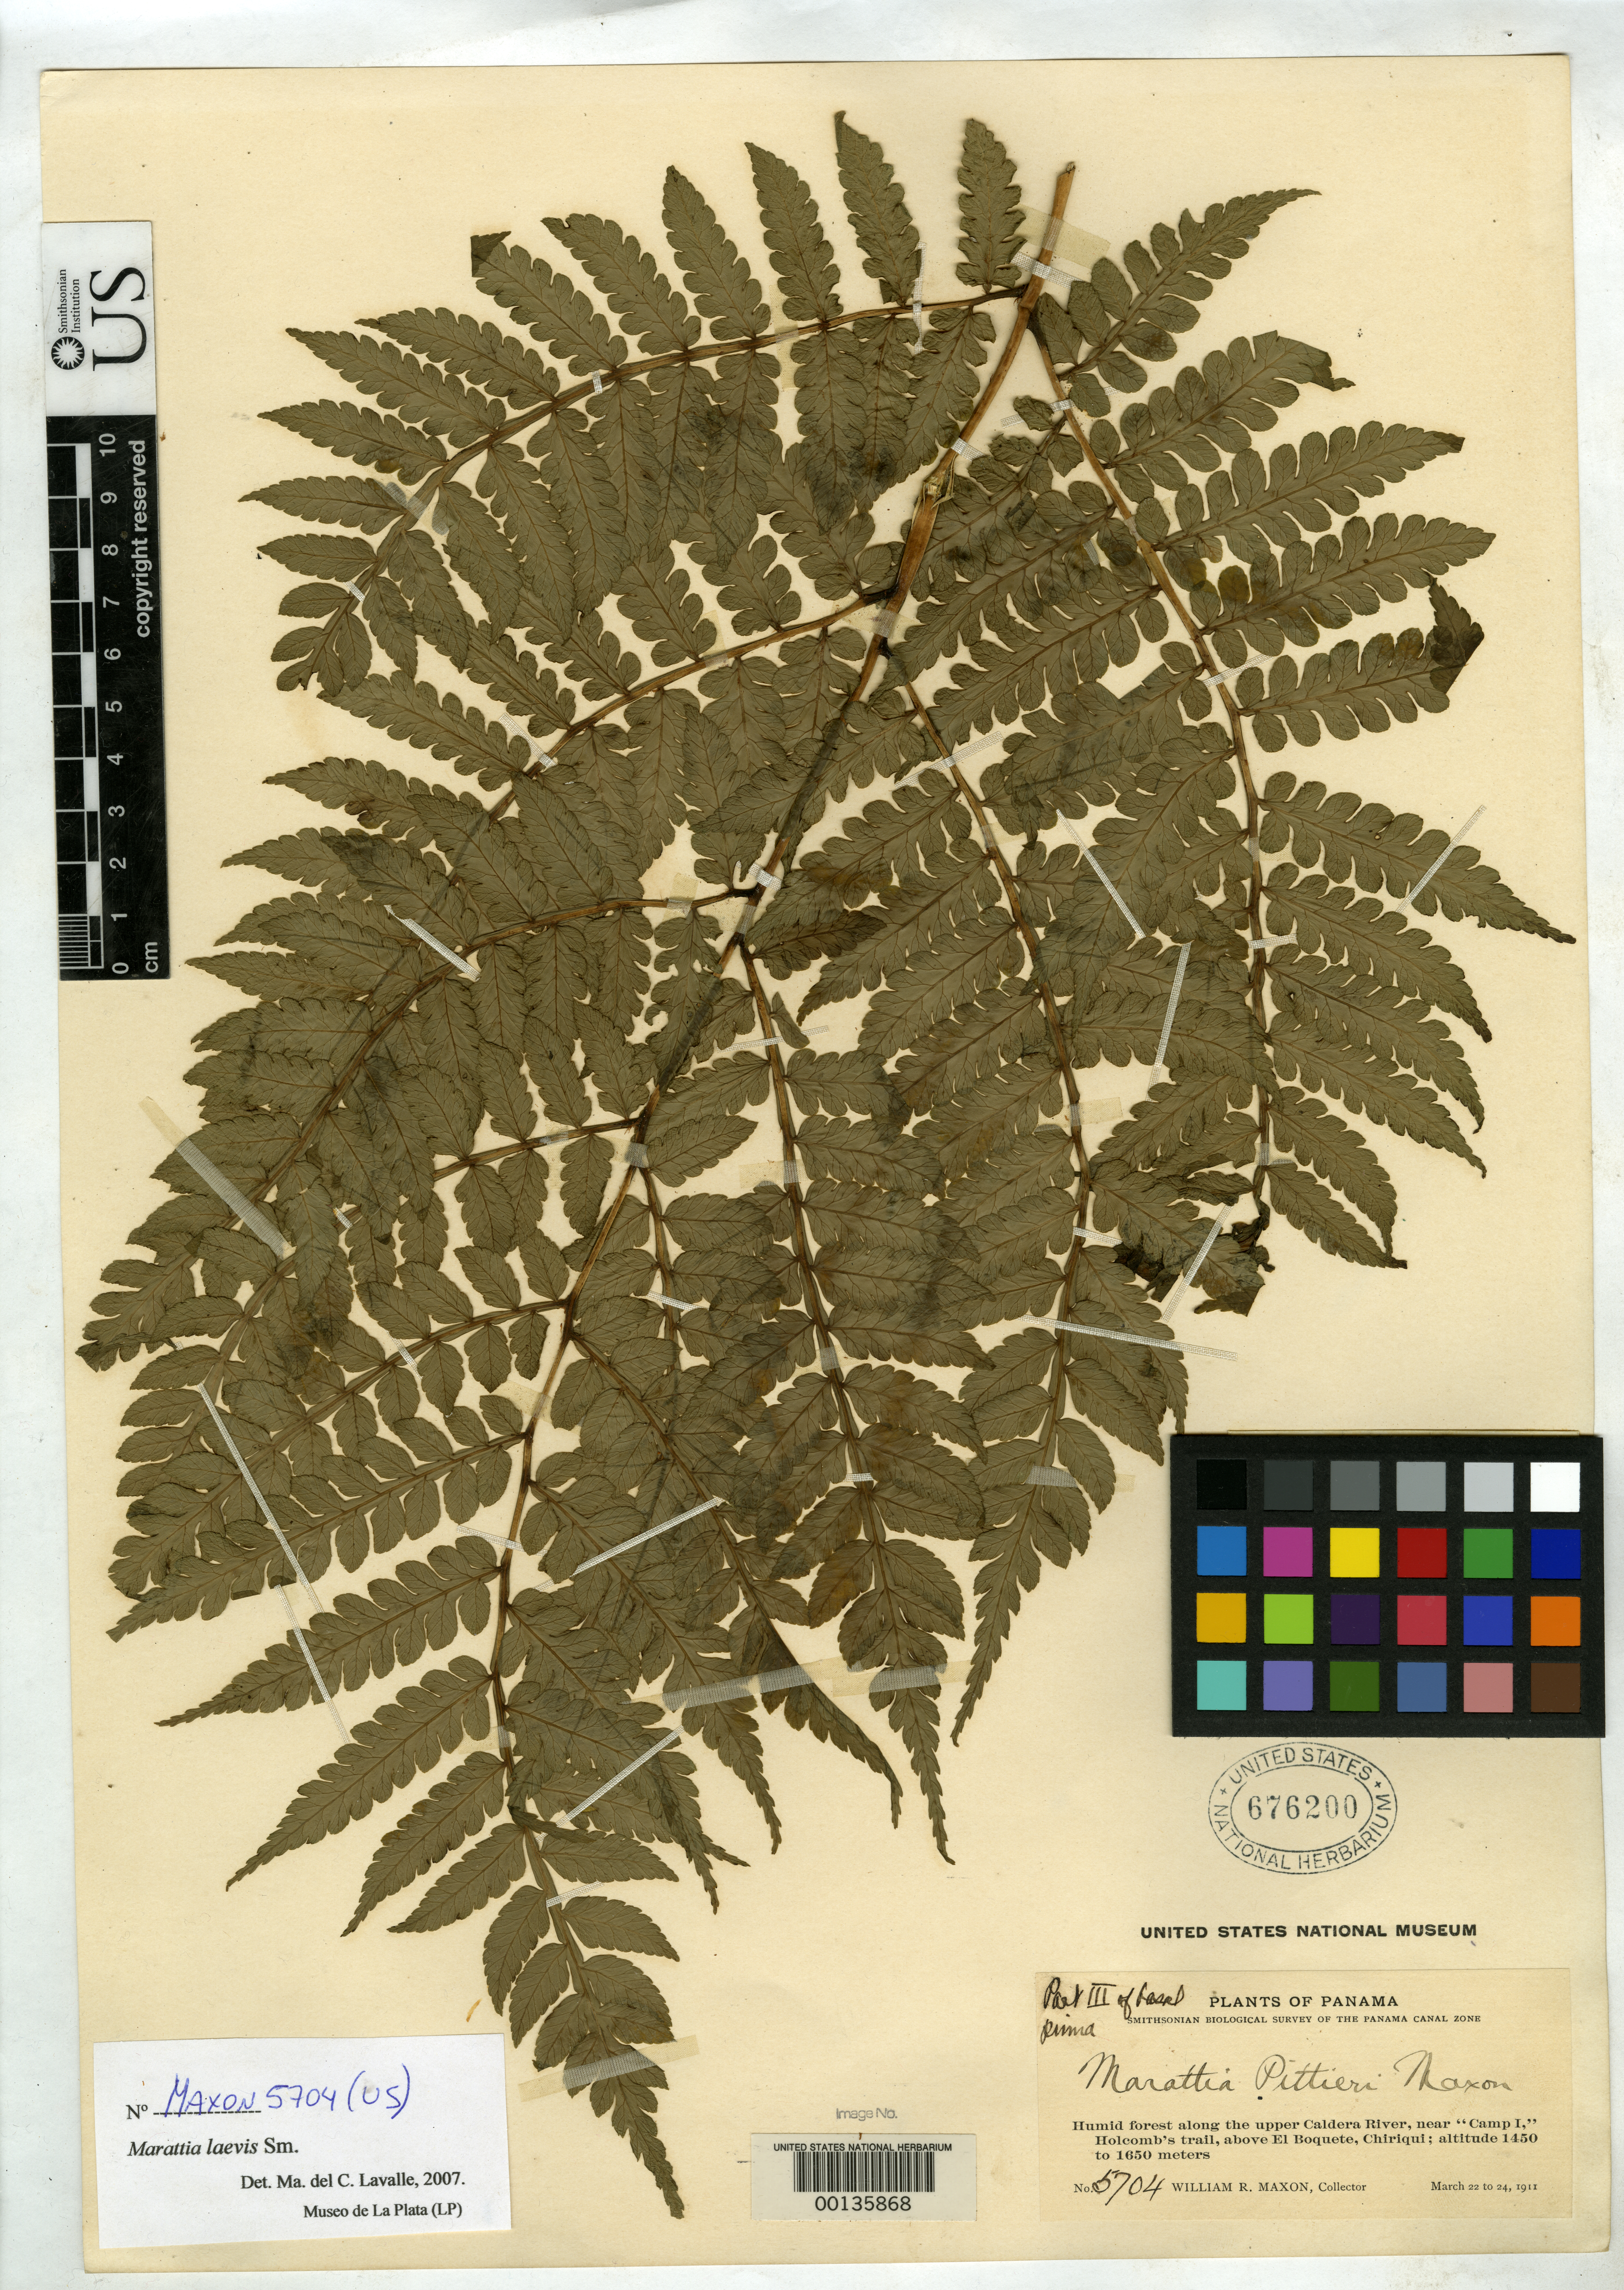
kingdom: Plantae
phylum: Tracheophyta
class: Polypodiopsida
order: Marattiales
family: Marattiaceae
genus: Marattia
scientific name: Marattia pittieri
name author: Maxon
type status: Holotype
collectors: W. R. Maxon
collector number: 5704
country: Panama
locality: NW of Boquete towards Parque Nacional Volcan Baru.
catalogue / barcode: US 676200